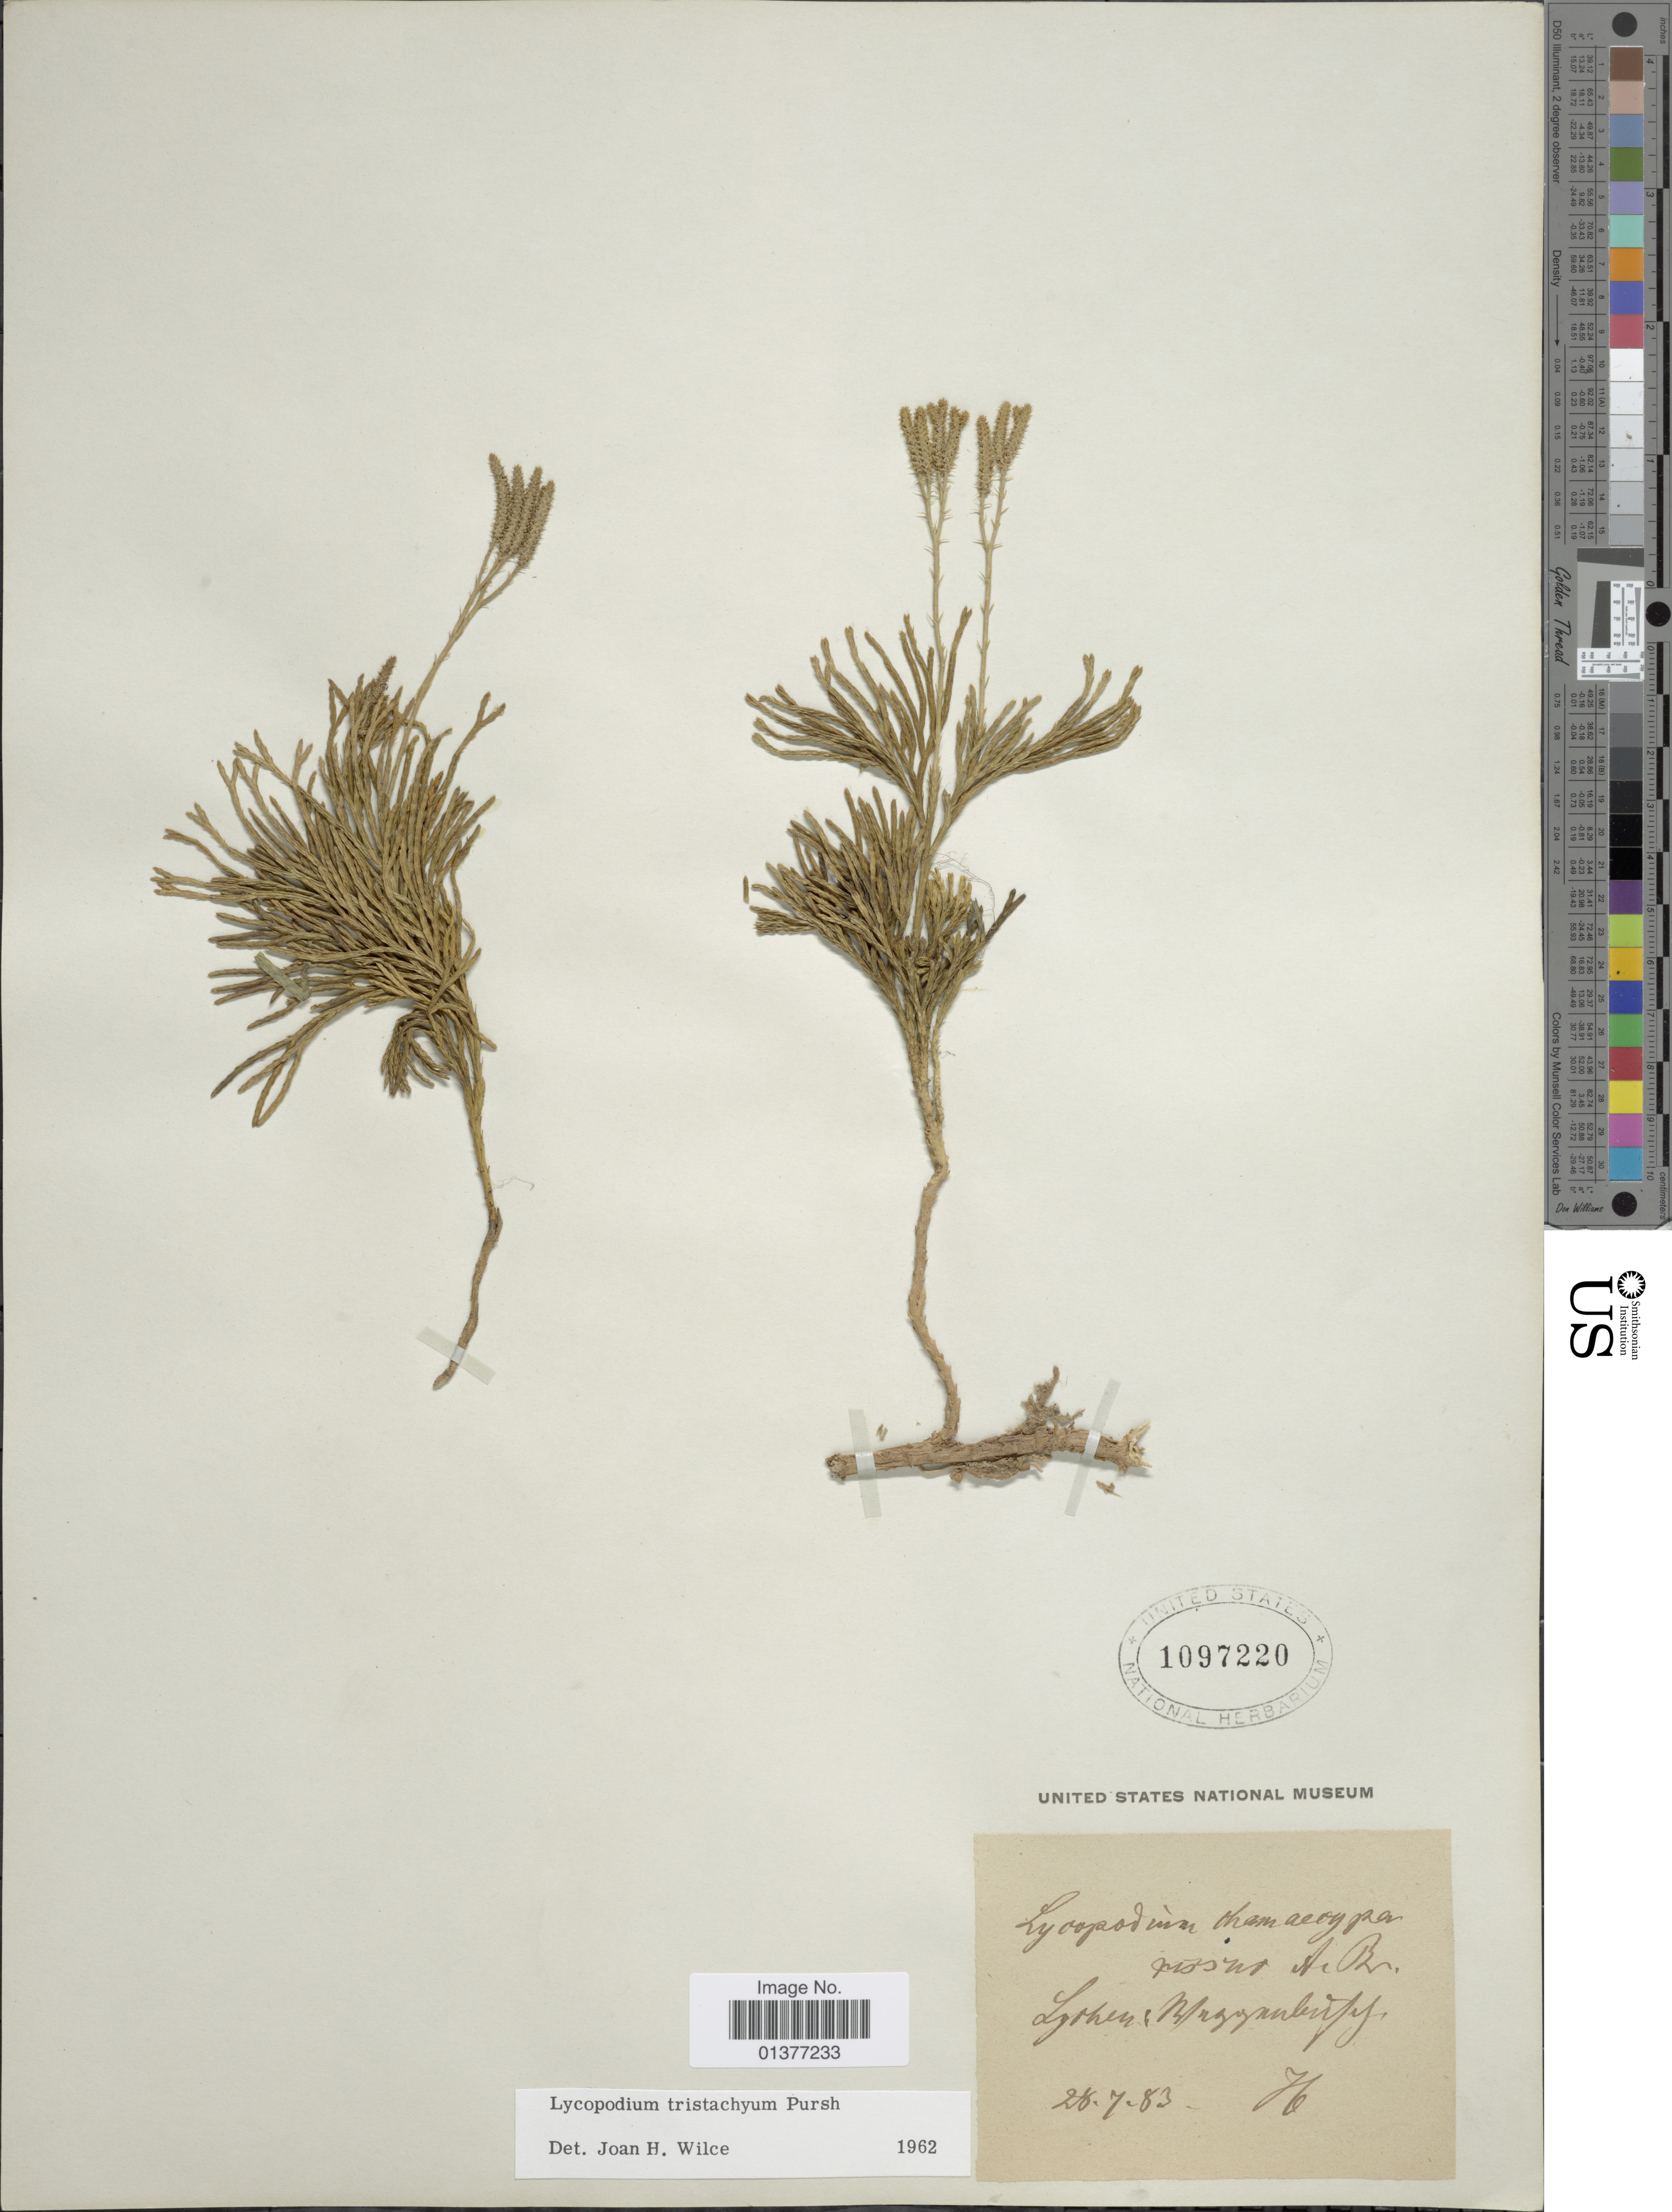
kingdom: Plantae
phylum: Tracheophyta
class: Lycopodiopsida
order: Lycopodiales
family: Lycopodiaceae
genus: Diphasiastrum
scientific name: Diphasiastrum tristachyum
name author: (Pursh) Holub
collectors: H.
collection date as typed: Transcribed d/m/y: 28/7/83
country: Germany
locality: Lychen [illegible text]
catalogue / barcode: US 1097220